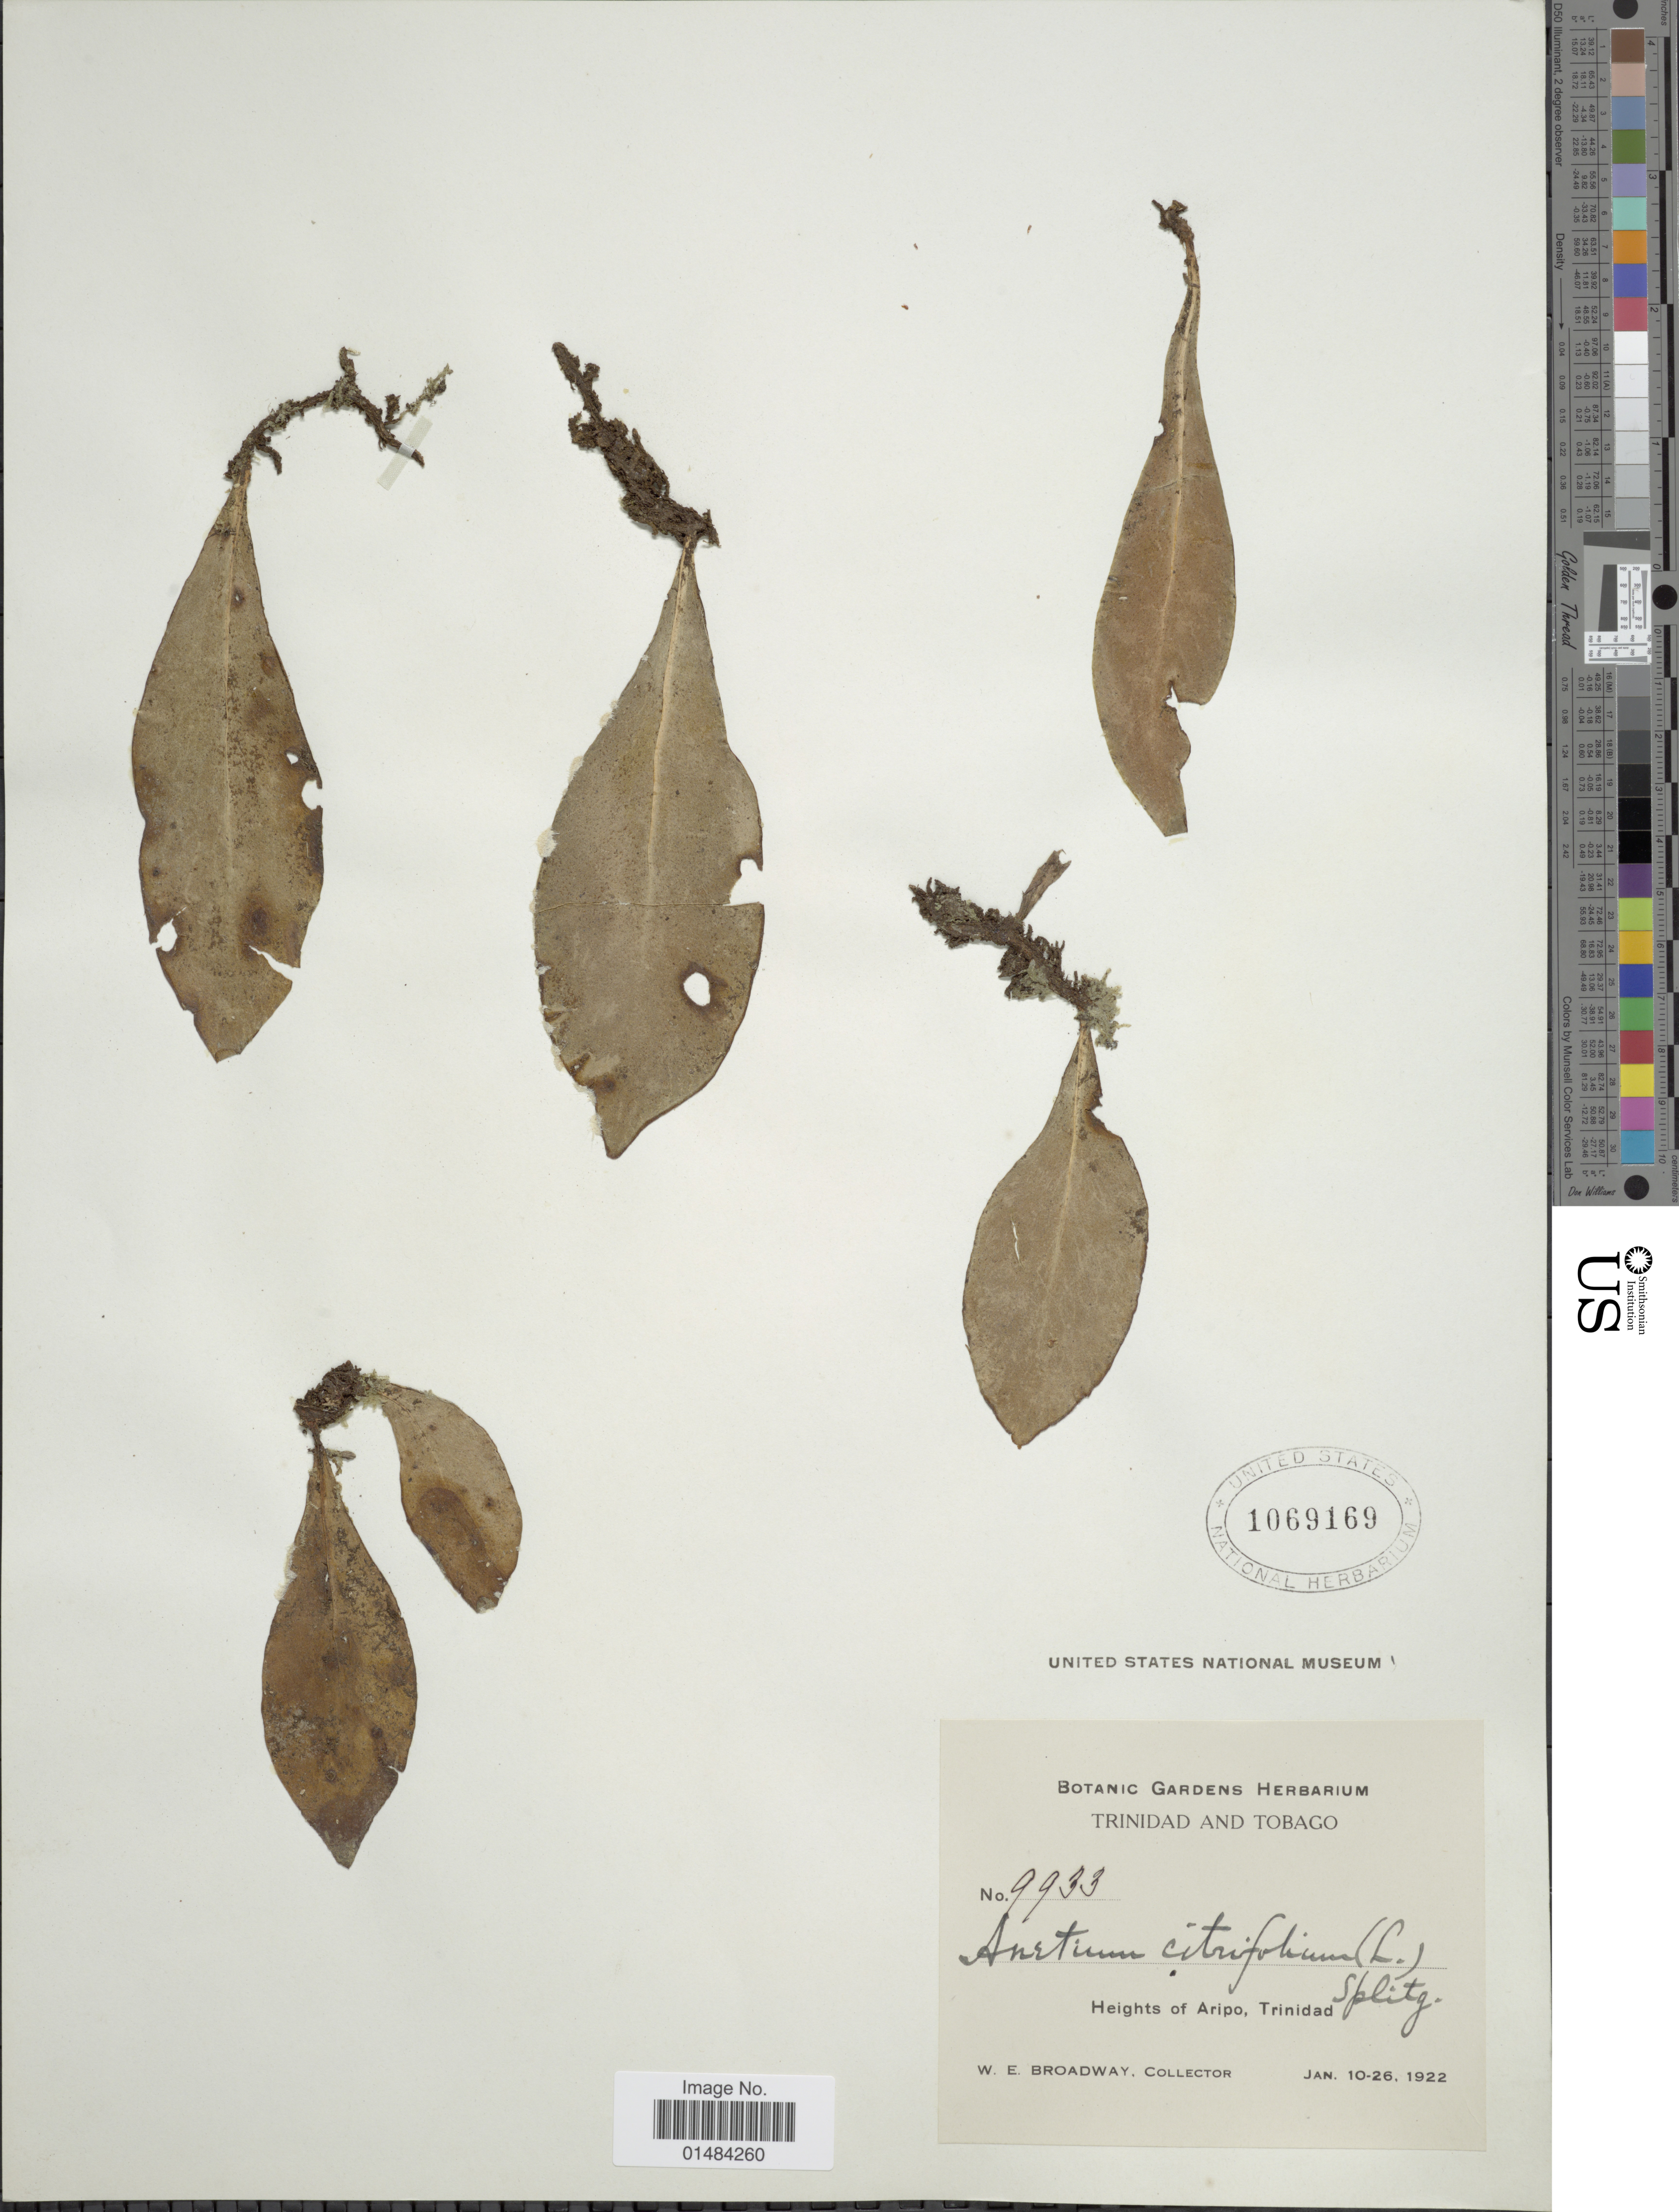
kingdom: Plantae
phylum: Tracheophyta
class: Polypodiopsida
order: Polypodiales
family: Pteridaceae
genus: Anetium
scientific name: Anetium citrifolium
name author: (L.) Splitg.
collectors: W. E. Broadway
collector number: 9933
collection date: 1922-01-10/1922-01-26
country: Trinidad and Tobago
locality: Trinidad and Tobago, Heights of Aripo, Trinindad.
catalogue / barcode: US 1069169